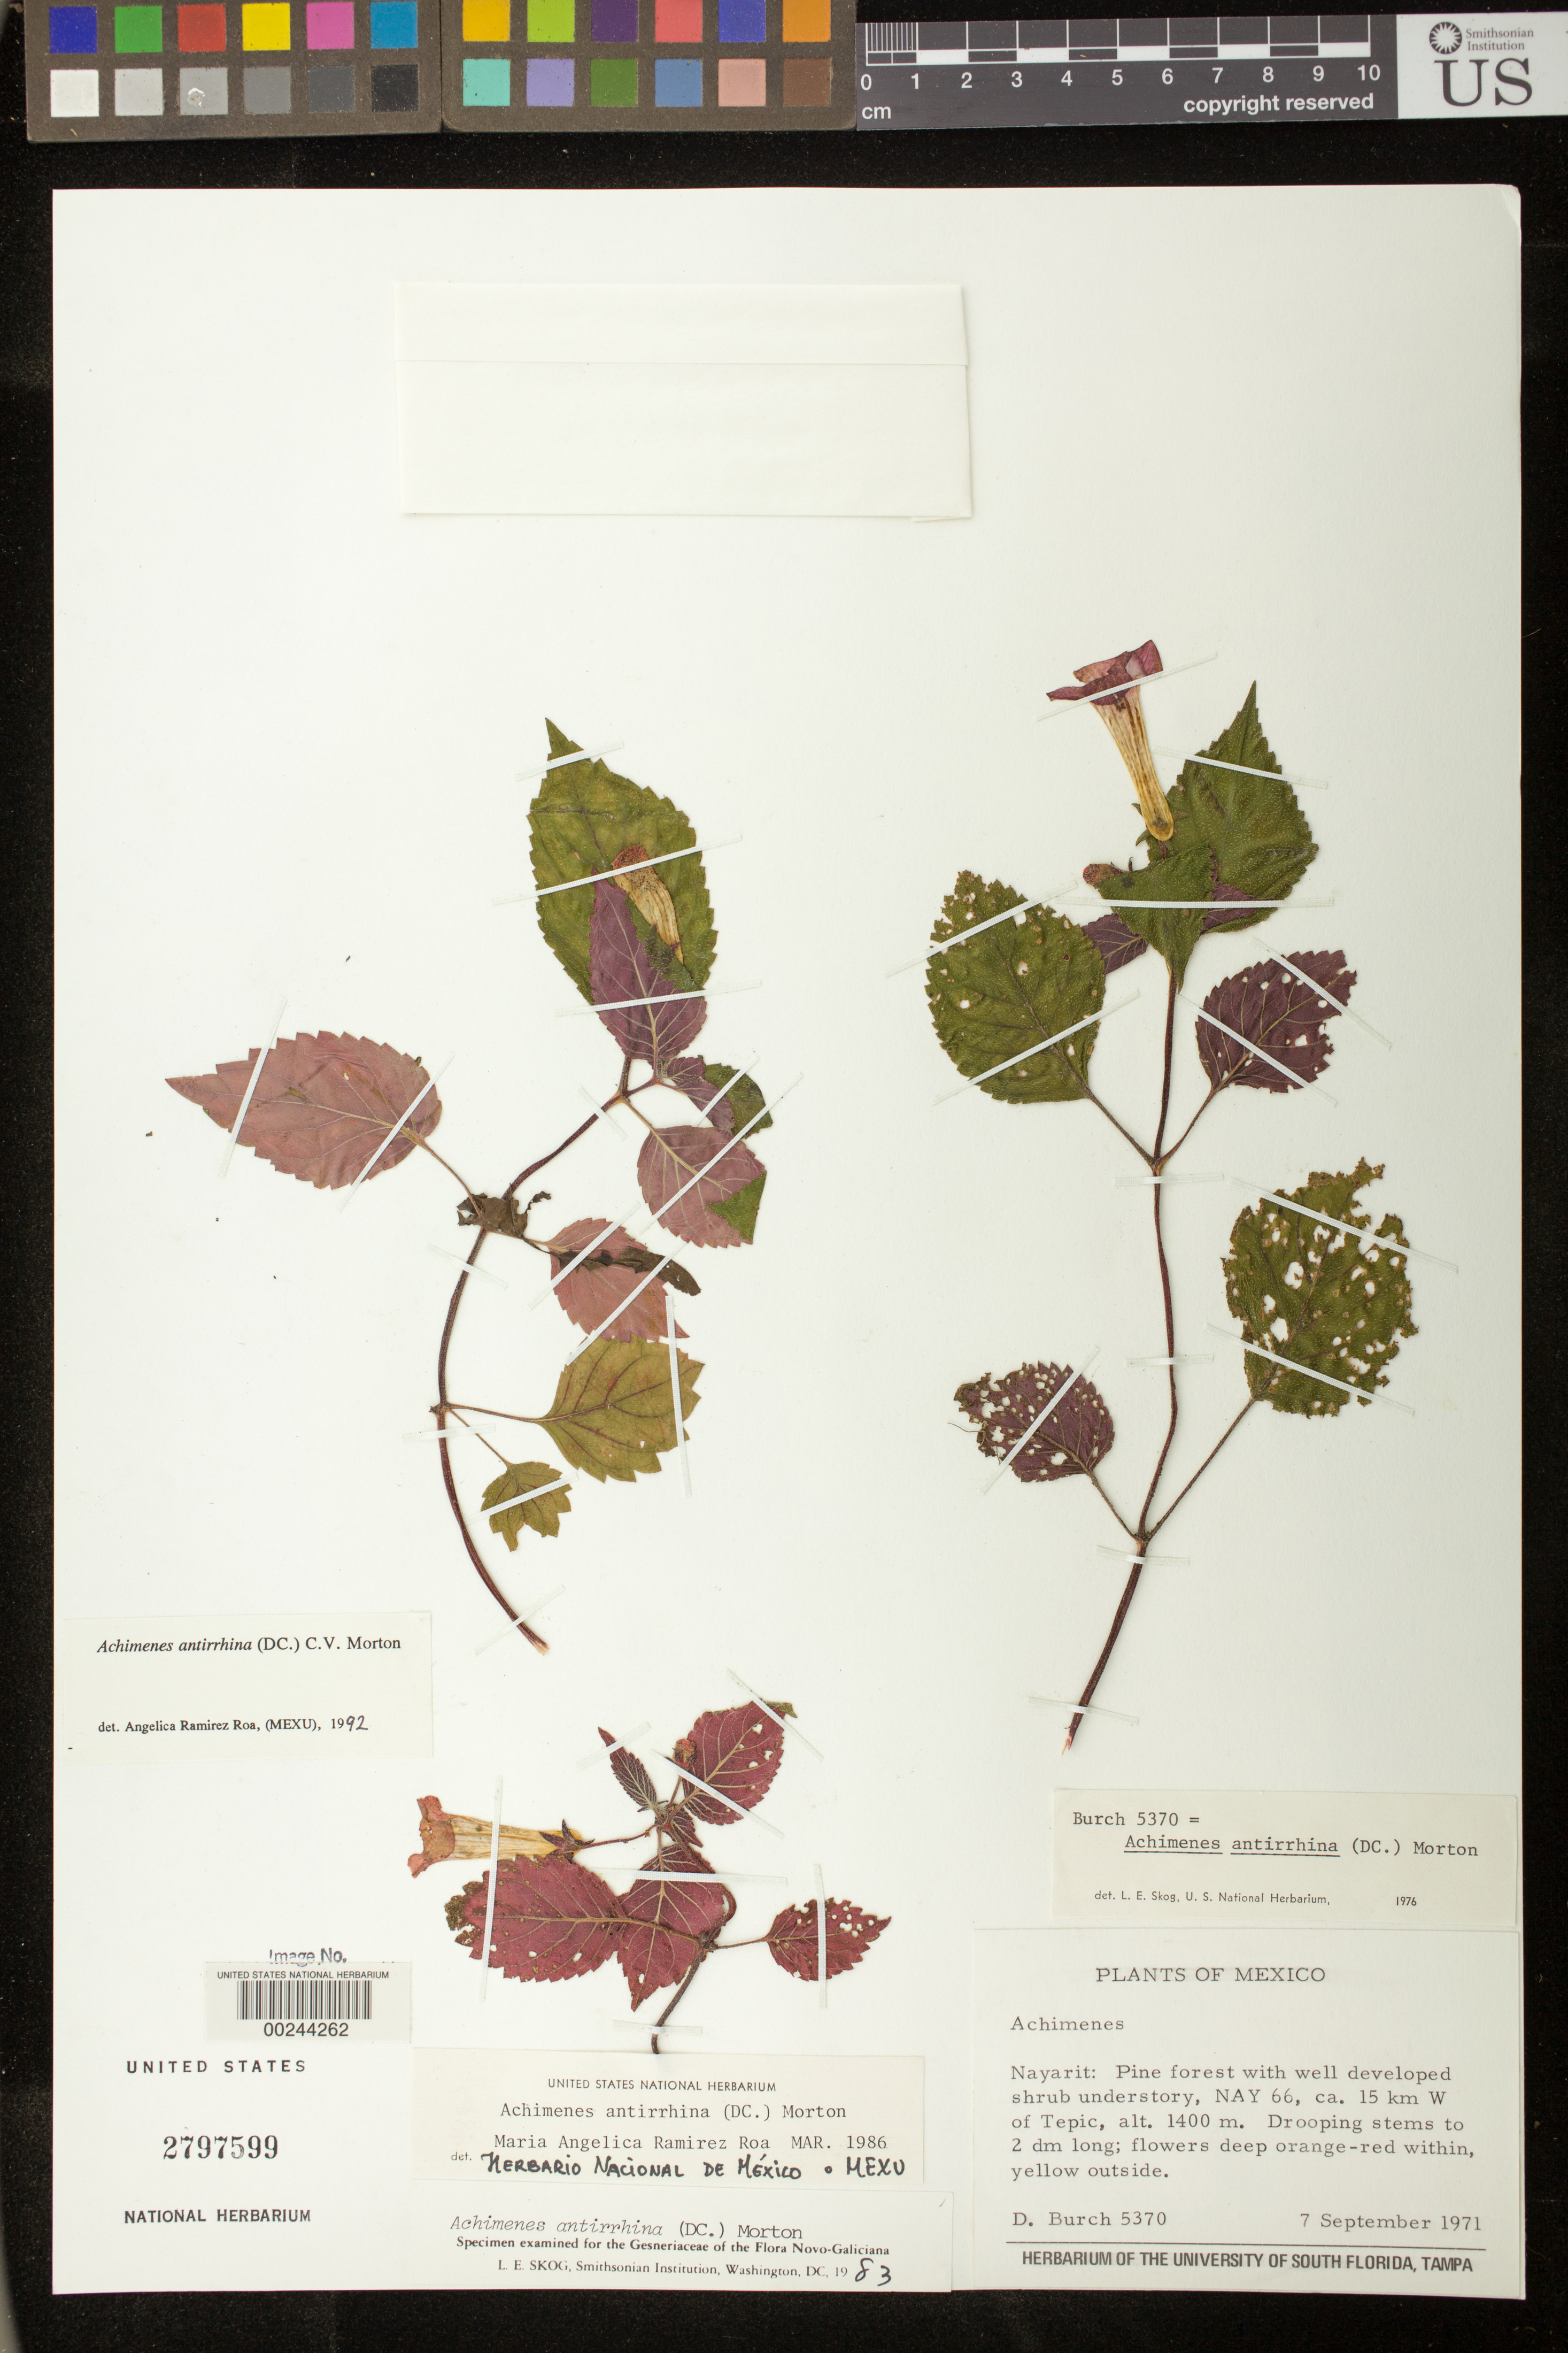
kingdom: Plantae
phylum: Tracheophyta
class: Magnoliopsida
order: Lamiales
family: Gesneriaceae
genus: Achimenes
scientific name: Achimenes antirrhina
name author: (DC.) C.V. Morton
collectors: D. Burch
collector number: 5370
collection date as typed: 07 Sep 1971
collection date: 1971-09-07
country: Mexico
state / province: Nayarit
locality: Nay 66, ca 15 km W of Tepic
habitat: Pine forest with well developed shrub understory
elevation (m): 1400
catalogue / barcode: US 2797599